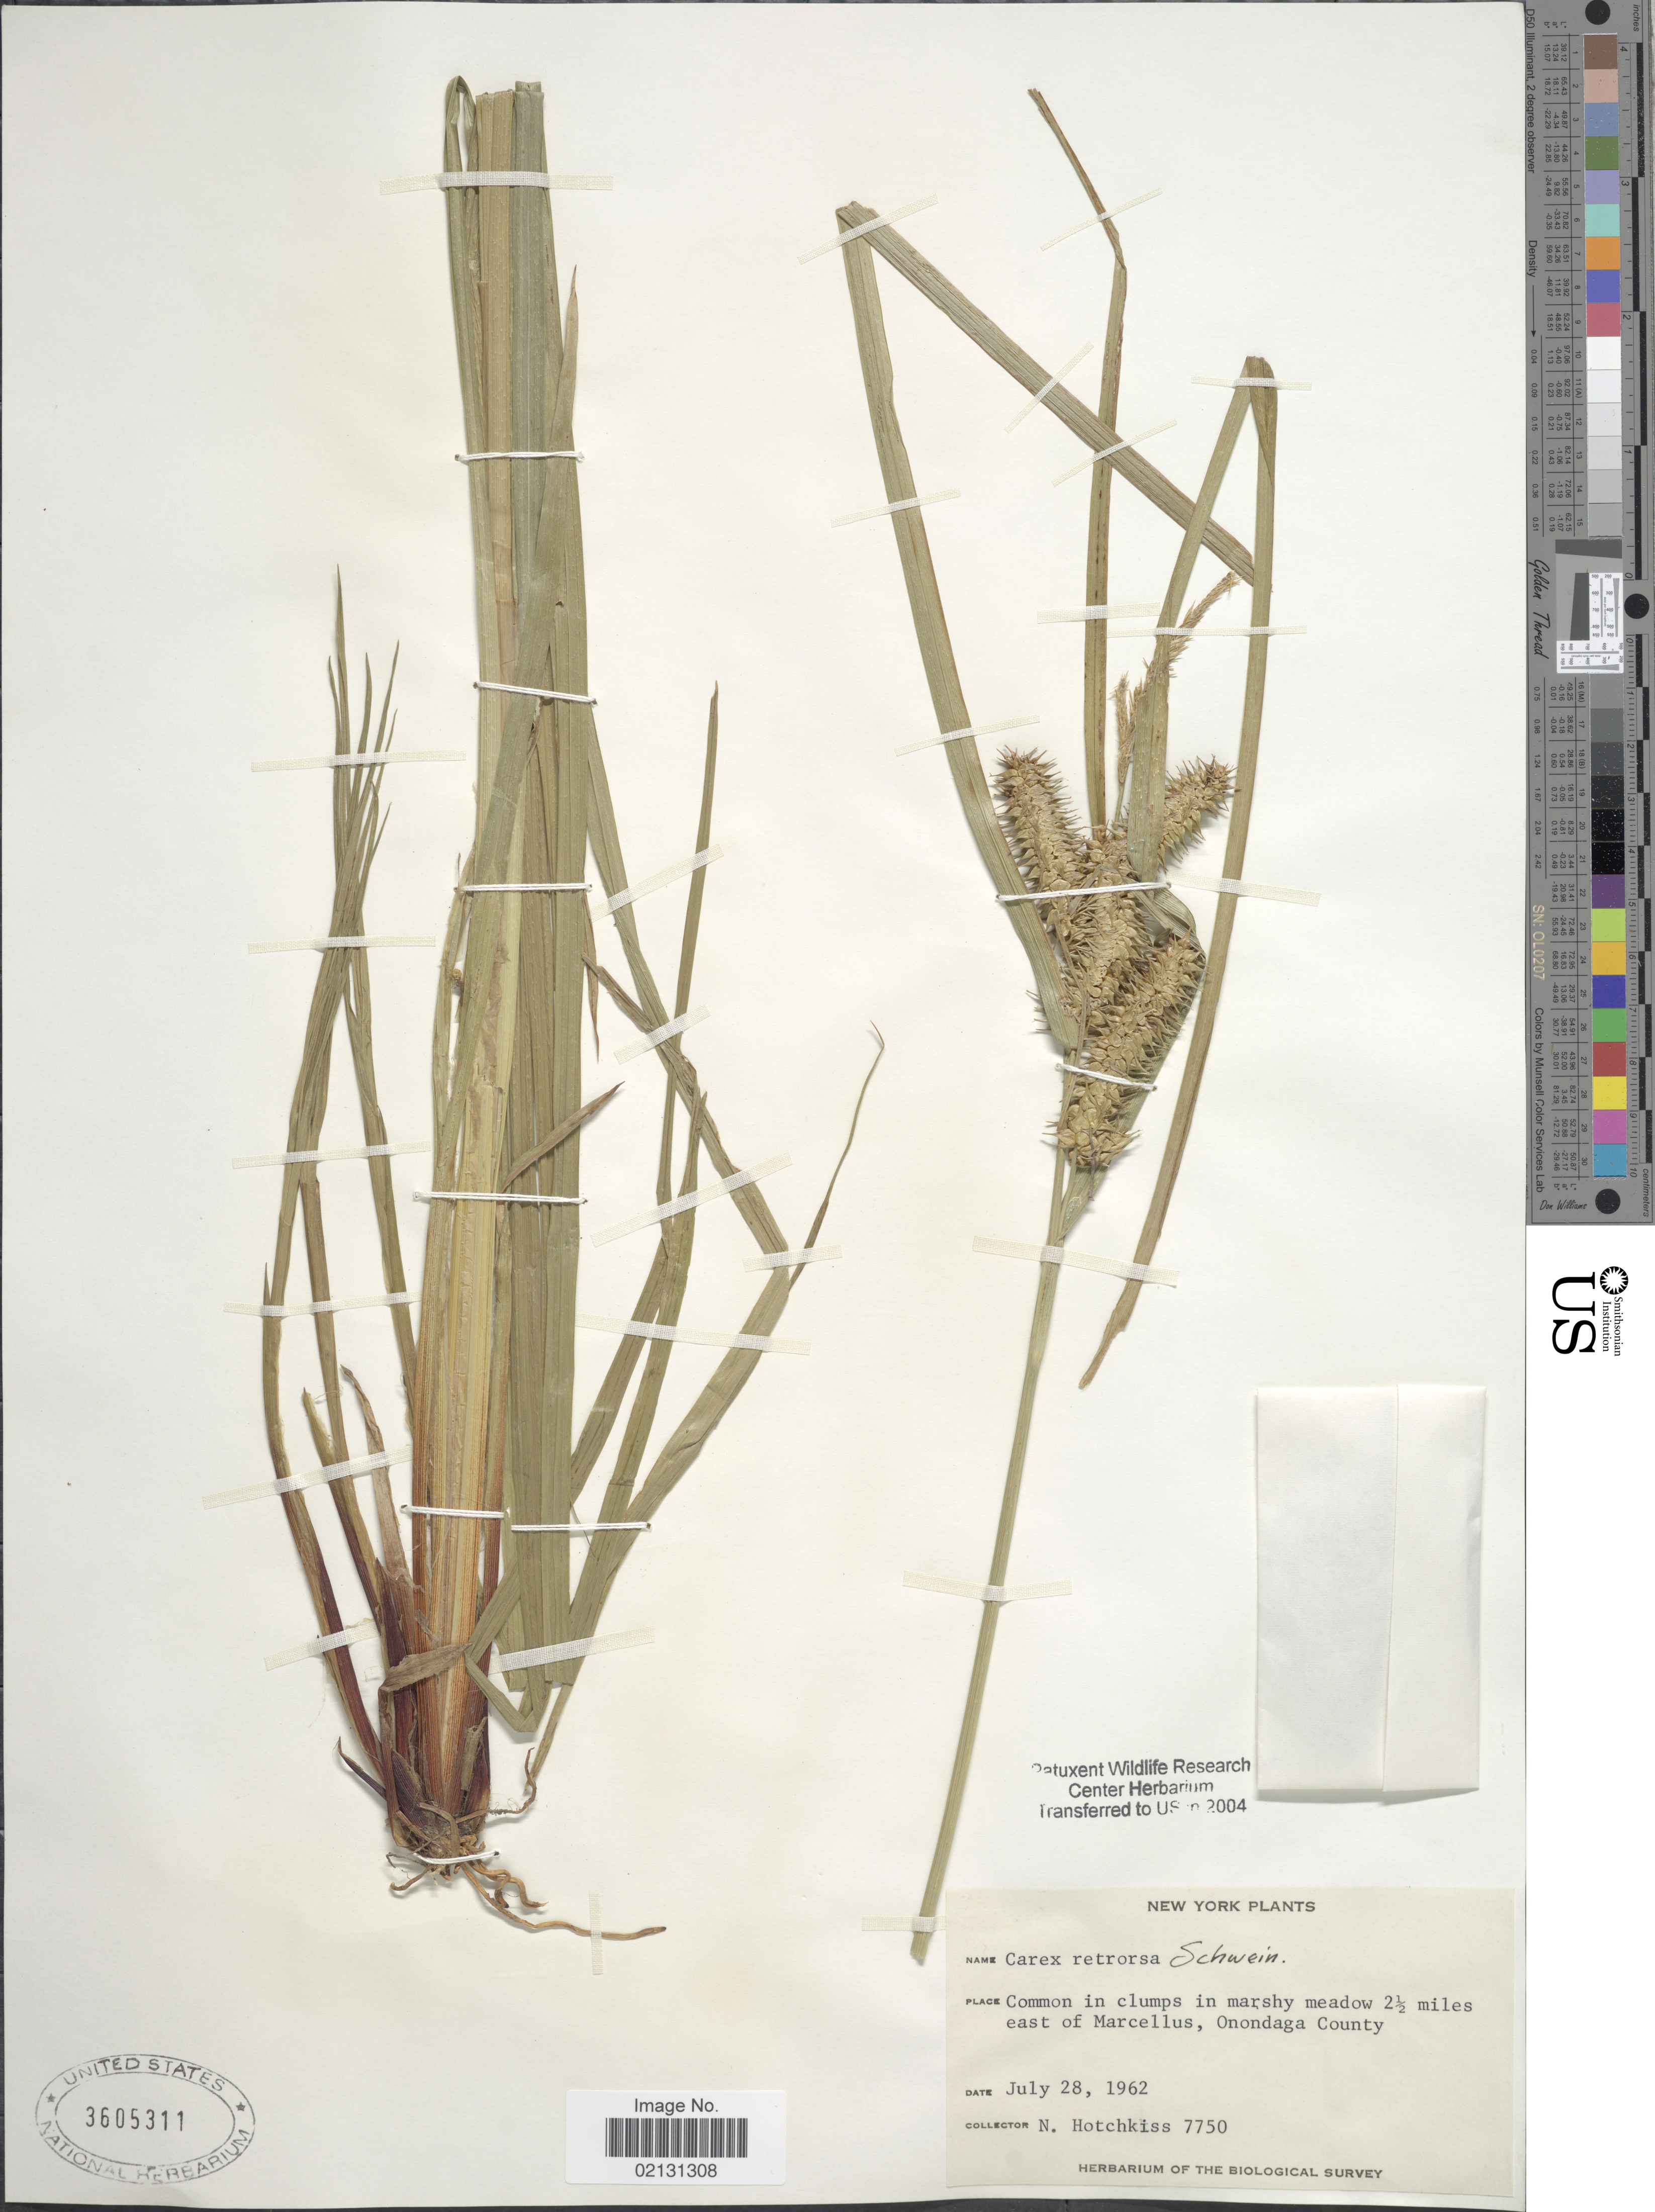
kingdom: Plantae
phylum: Tracheophyta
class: Liliopsida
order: Poales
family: Cyperaceae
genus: Carex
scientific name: Carex retrorsa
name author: Schwein.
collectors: N. Hotchkiss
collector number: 7750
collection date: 1962-07-28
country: United States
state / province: New York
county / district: Onondaga Co.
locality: Common in clumps in marshy meadow 2½ miles east of Marcellus.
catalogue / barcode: US 3605311